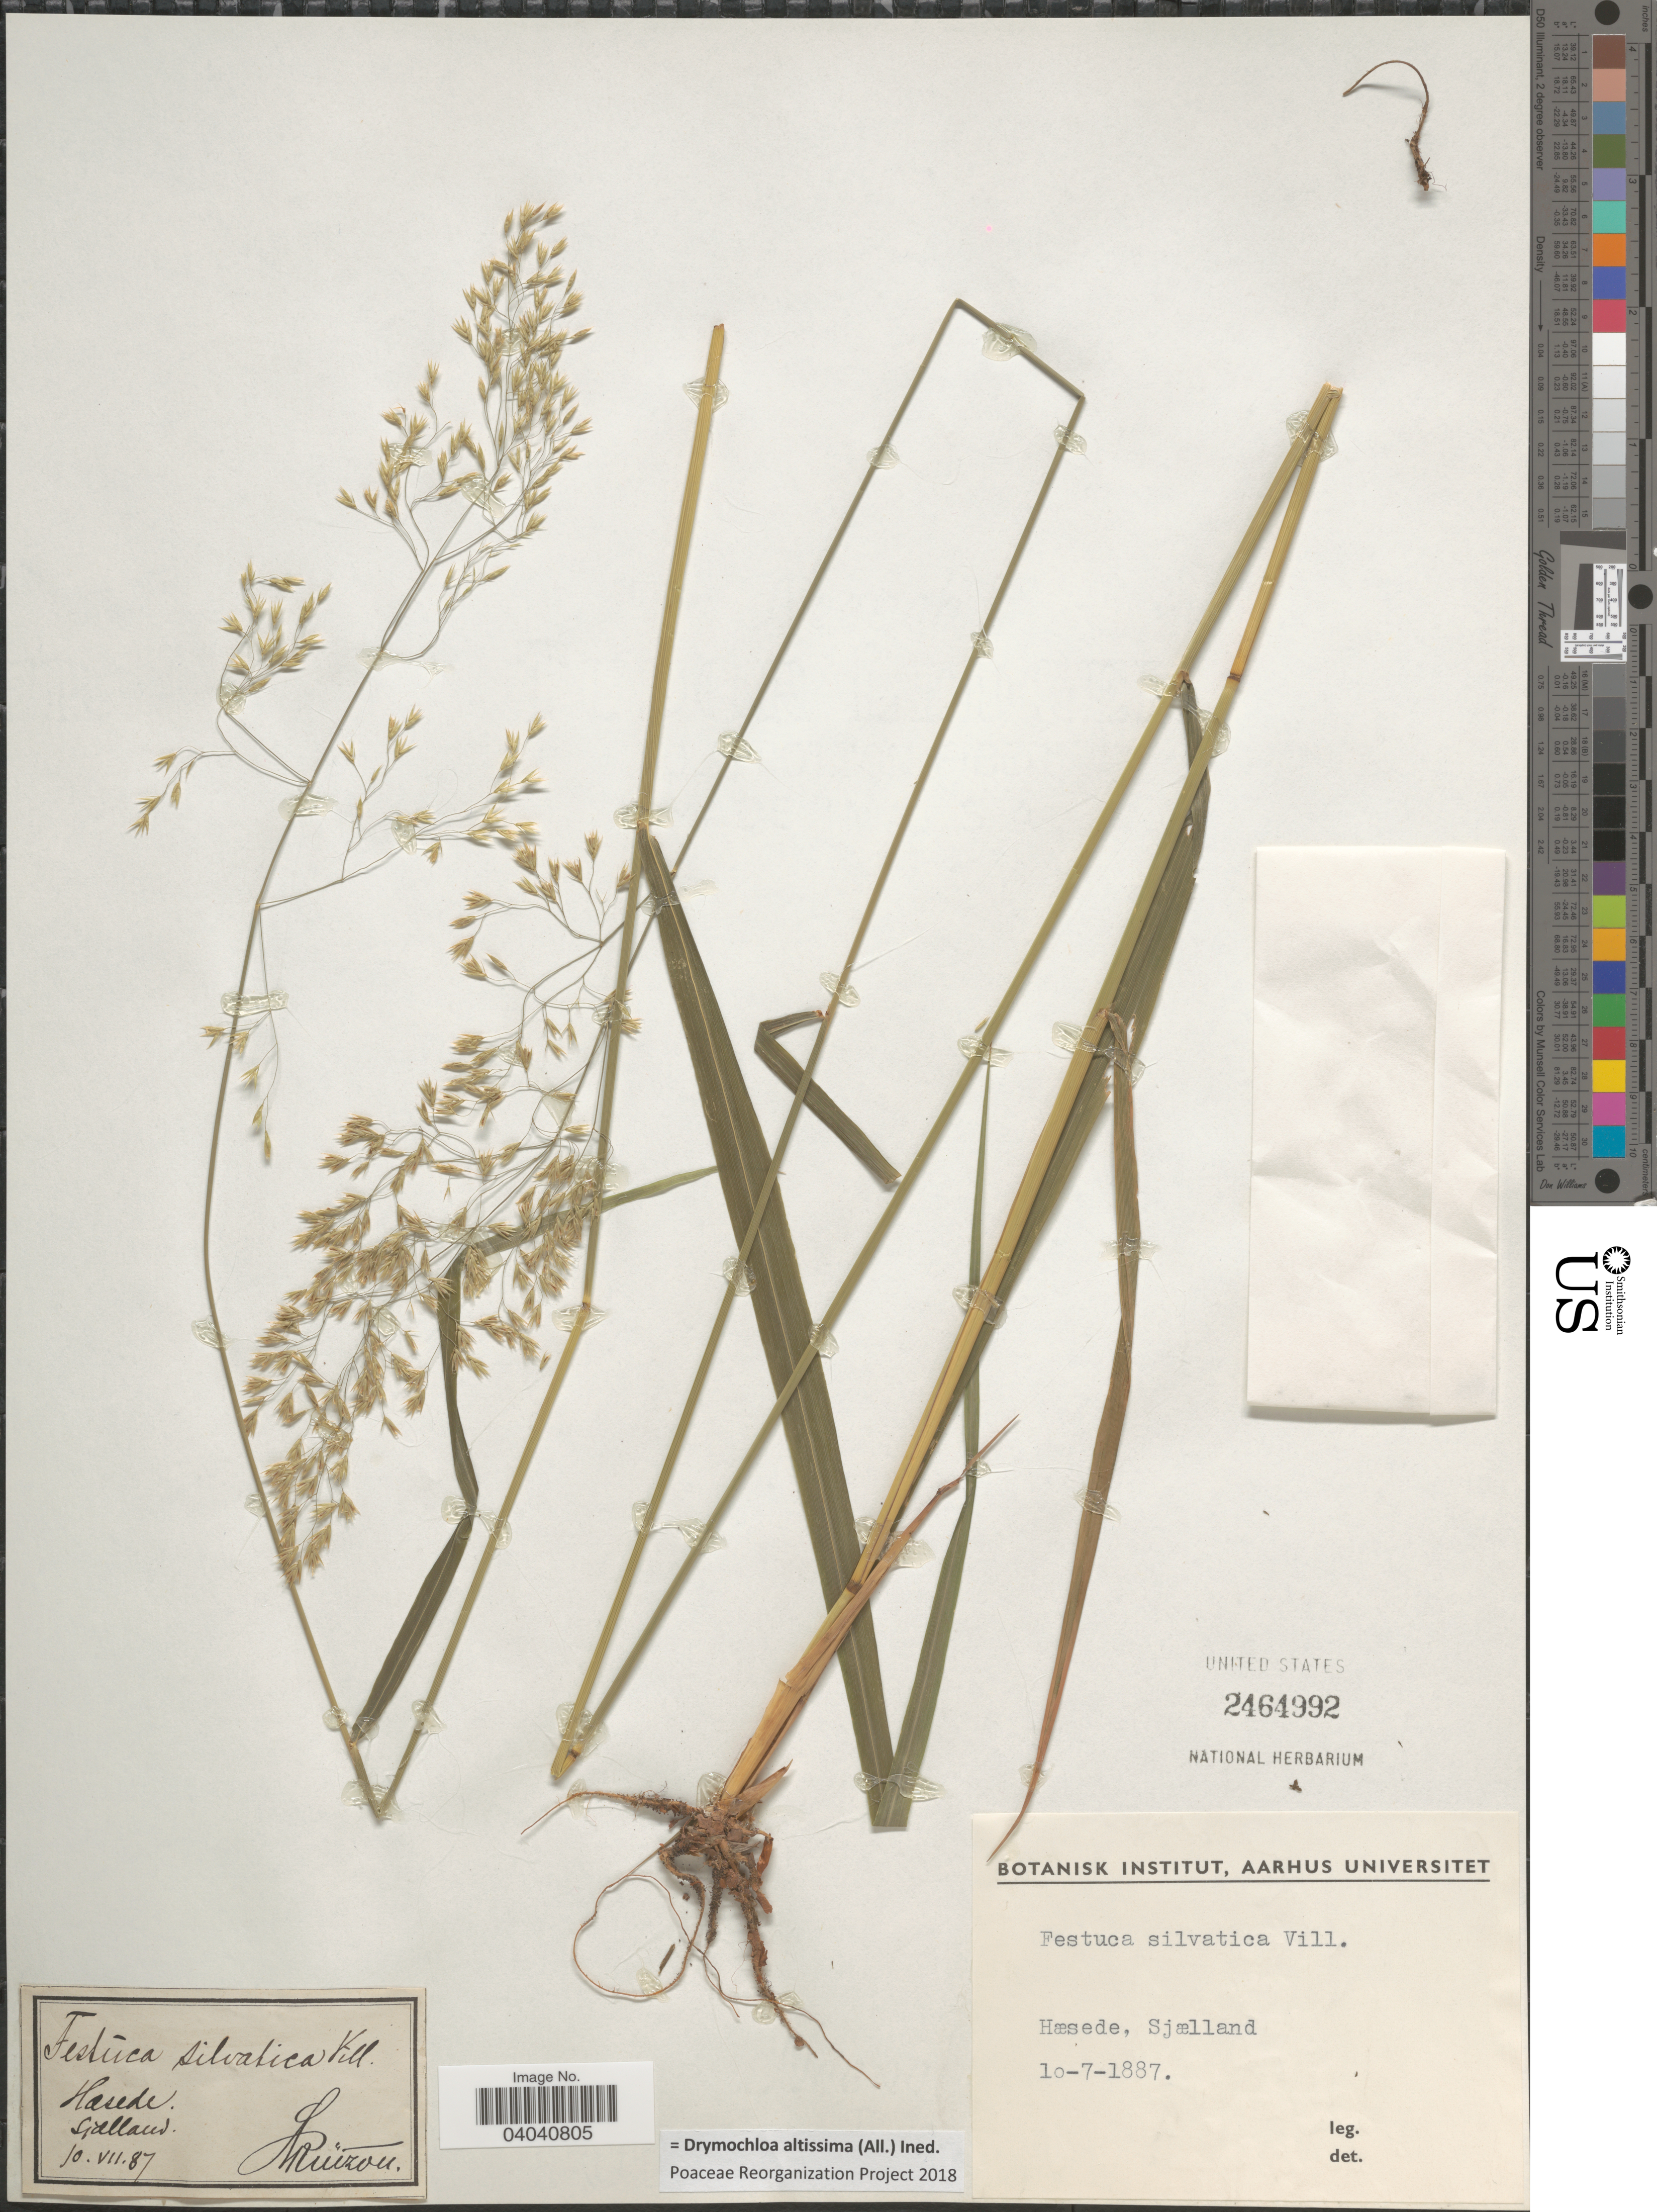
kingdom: Plantae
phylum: Tracheophyta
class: Liliopsida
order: Poales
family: Poaceae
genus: Drymochloa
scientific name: Drymochloa altissima (All.) ined.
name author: (All.)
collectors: S. Rutzou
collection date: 1887-07-16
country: Denmark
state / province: Sjæland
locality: Hæsede, Sjælland.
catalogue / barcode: US 2464992